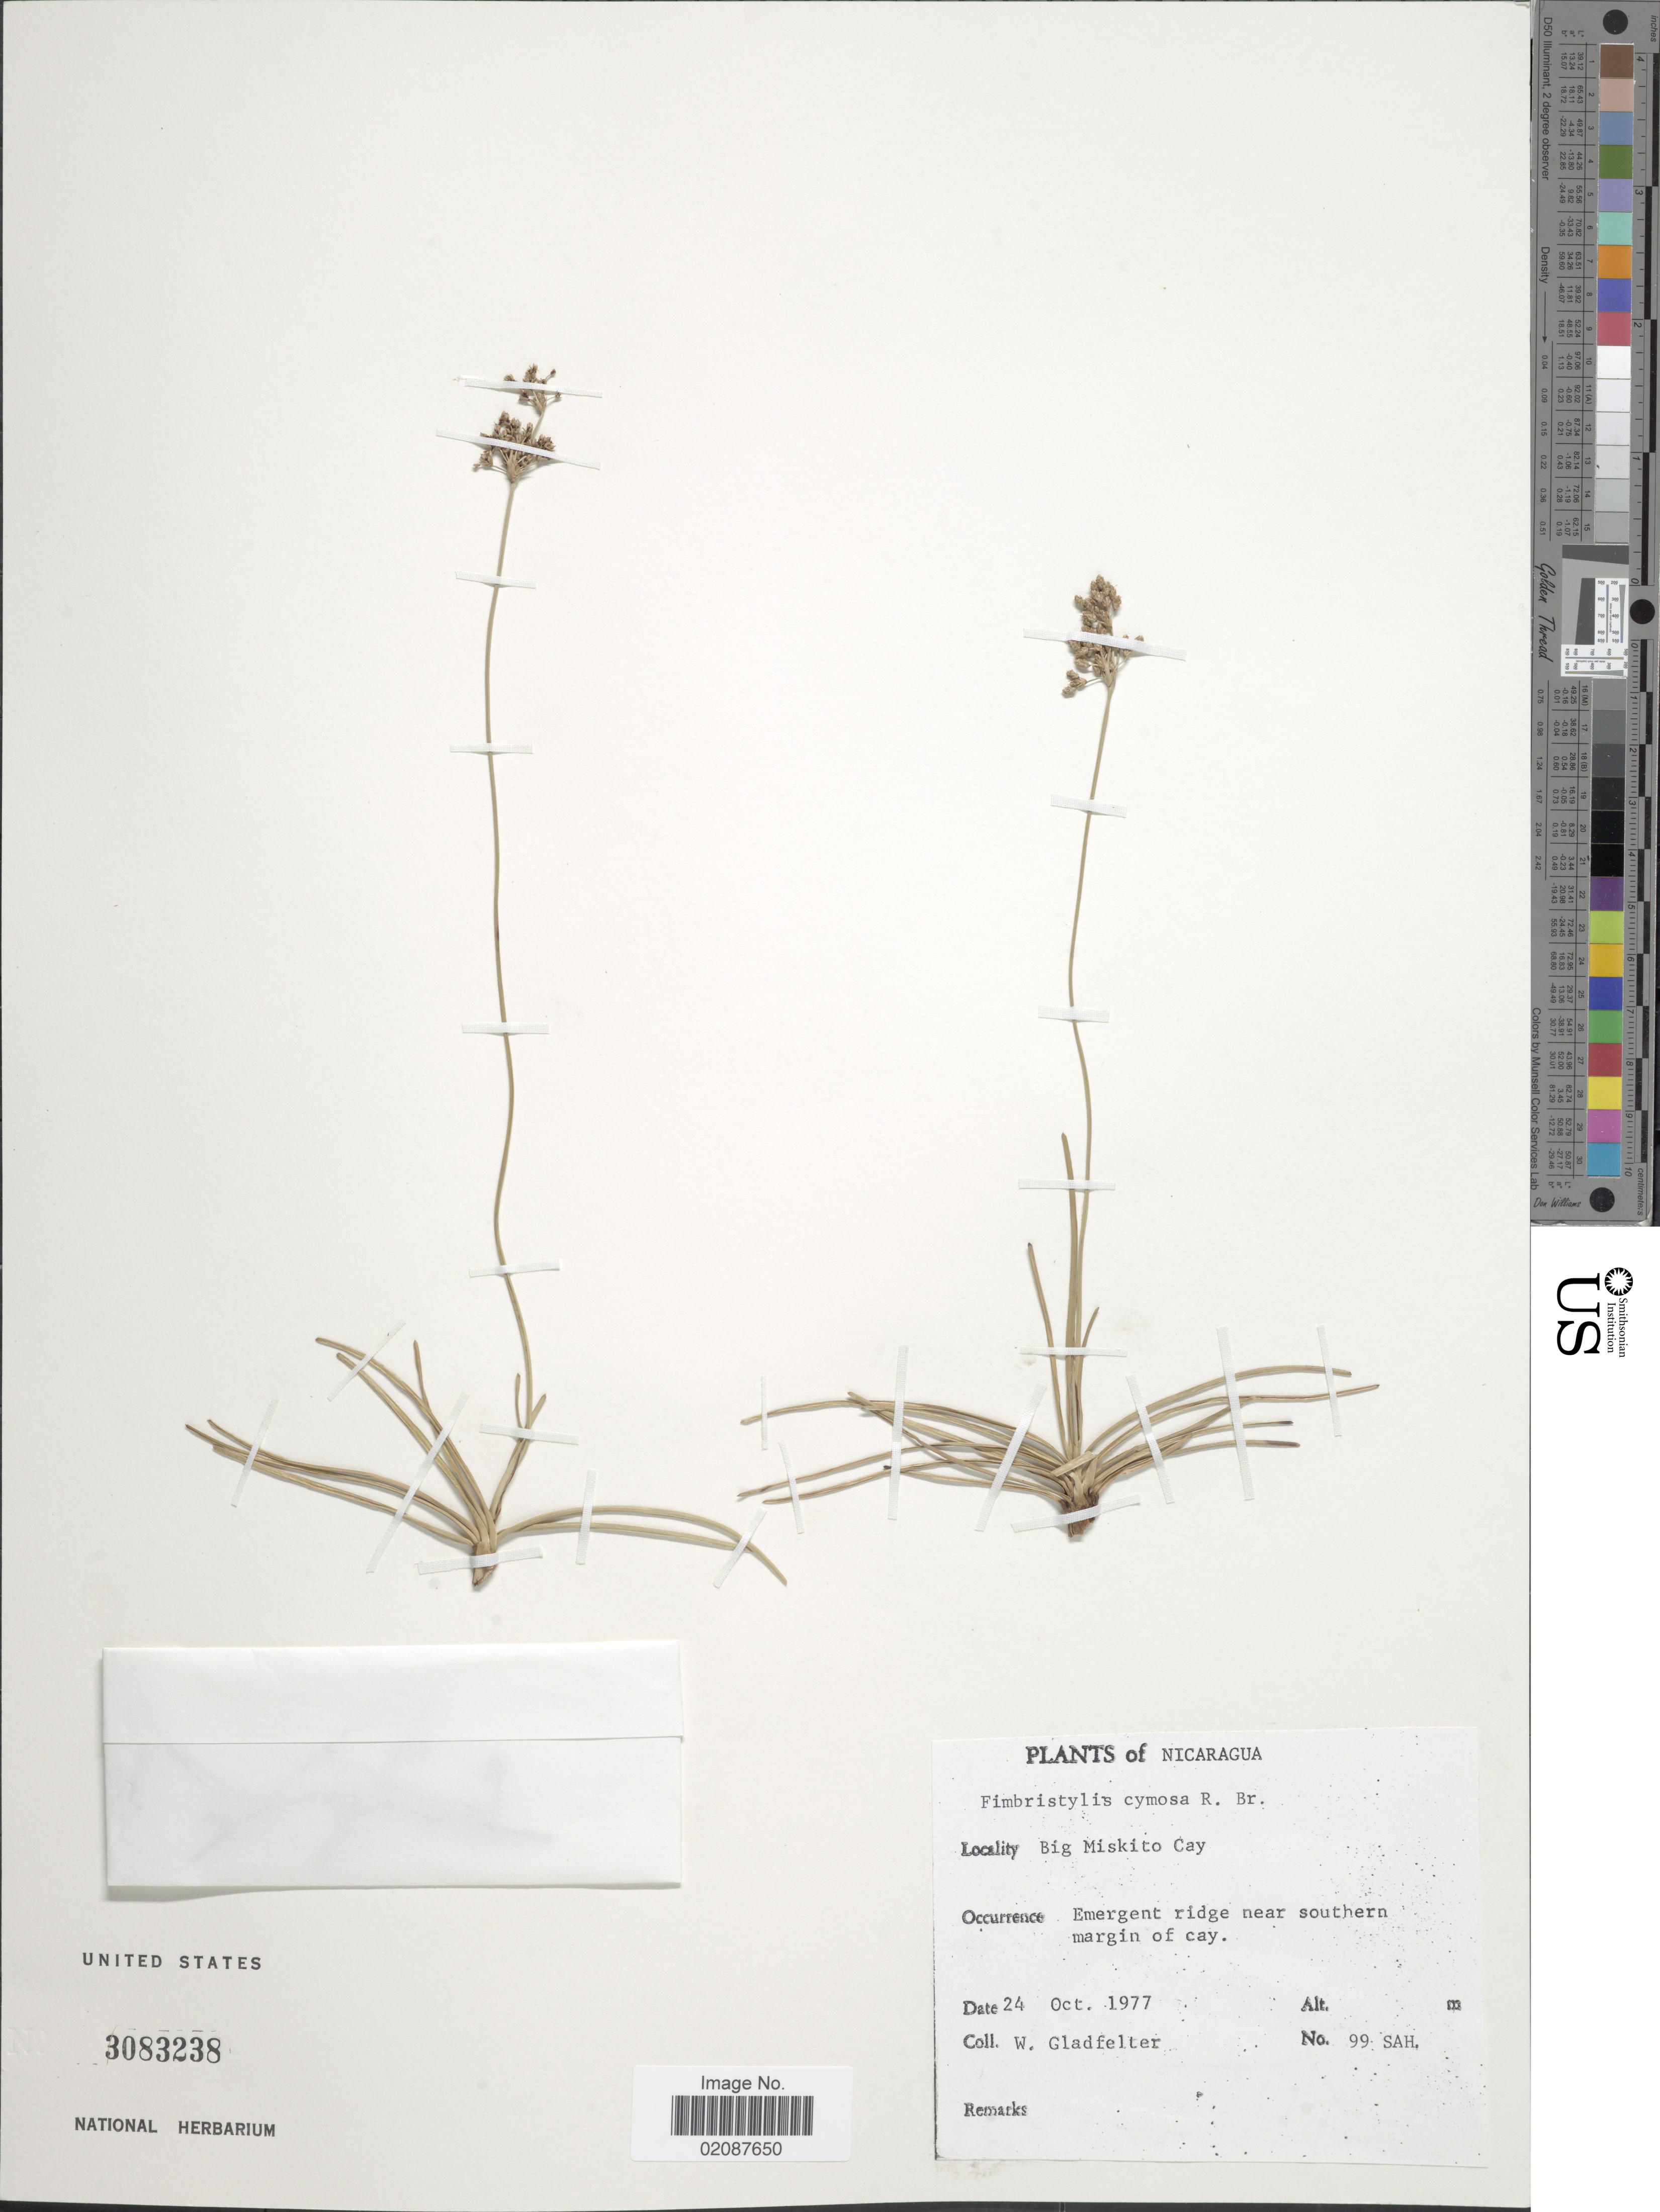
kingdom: Plantae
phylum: Tracheophyta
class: Liliopsida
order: Poales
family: Cyperaceae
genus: Fimbristylis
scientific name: Fimbristylis cymosa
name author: R. Br.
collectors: W. Gladfelter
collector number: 99 SAH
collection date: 1977-10-24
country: Nicaragua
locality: Big Miskito Cay, Emergent ridge near southern margin of cay.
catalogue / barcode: US 3083238